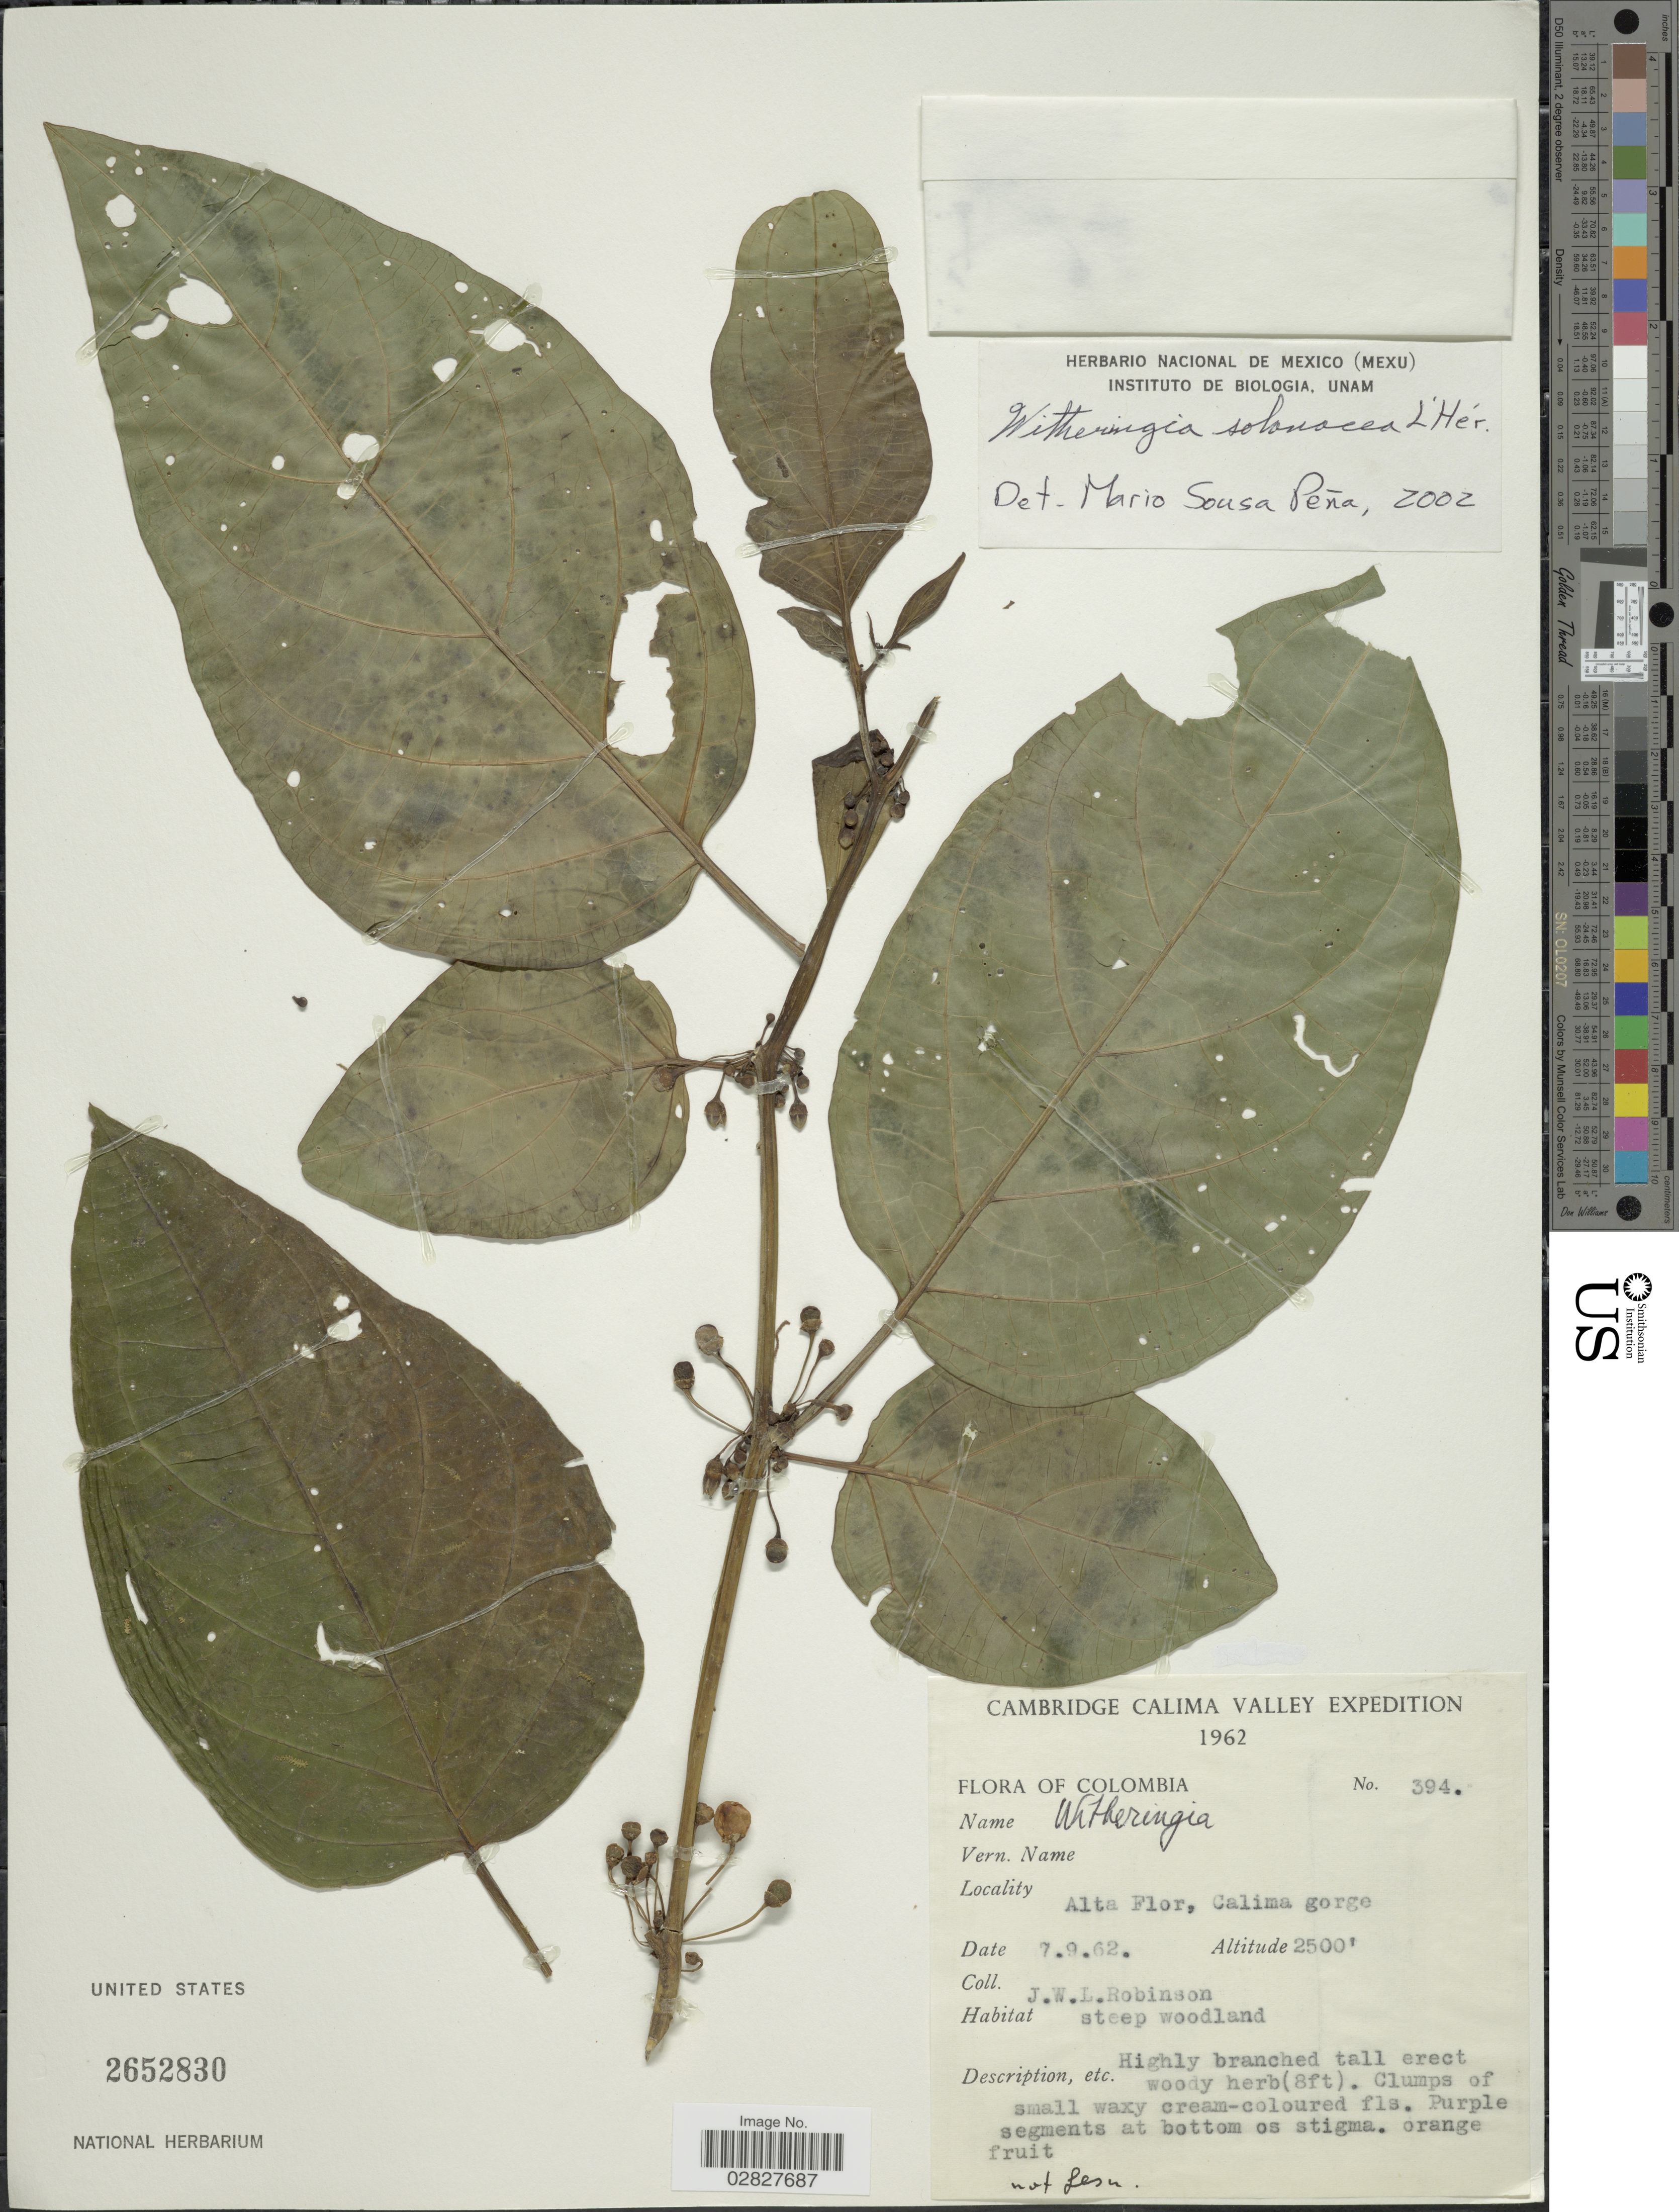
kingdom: Plantae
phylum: Tracheophyta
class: Magnoliopsida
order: Solanales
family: Solanaceae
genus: Witheringia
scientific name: Witheringia solanacea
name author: L'Hér.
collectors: J. W. Robinson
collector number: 394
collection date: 1962-09-07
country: Colombia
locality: Alta Flor, Calima gorge.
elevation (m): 762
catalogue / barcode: US 2652830